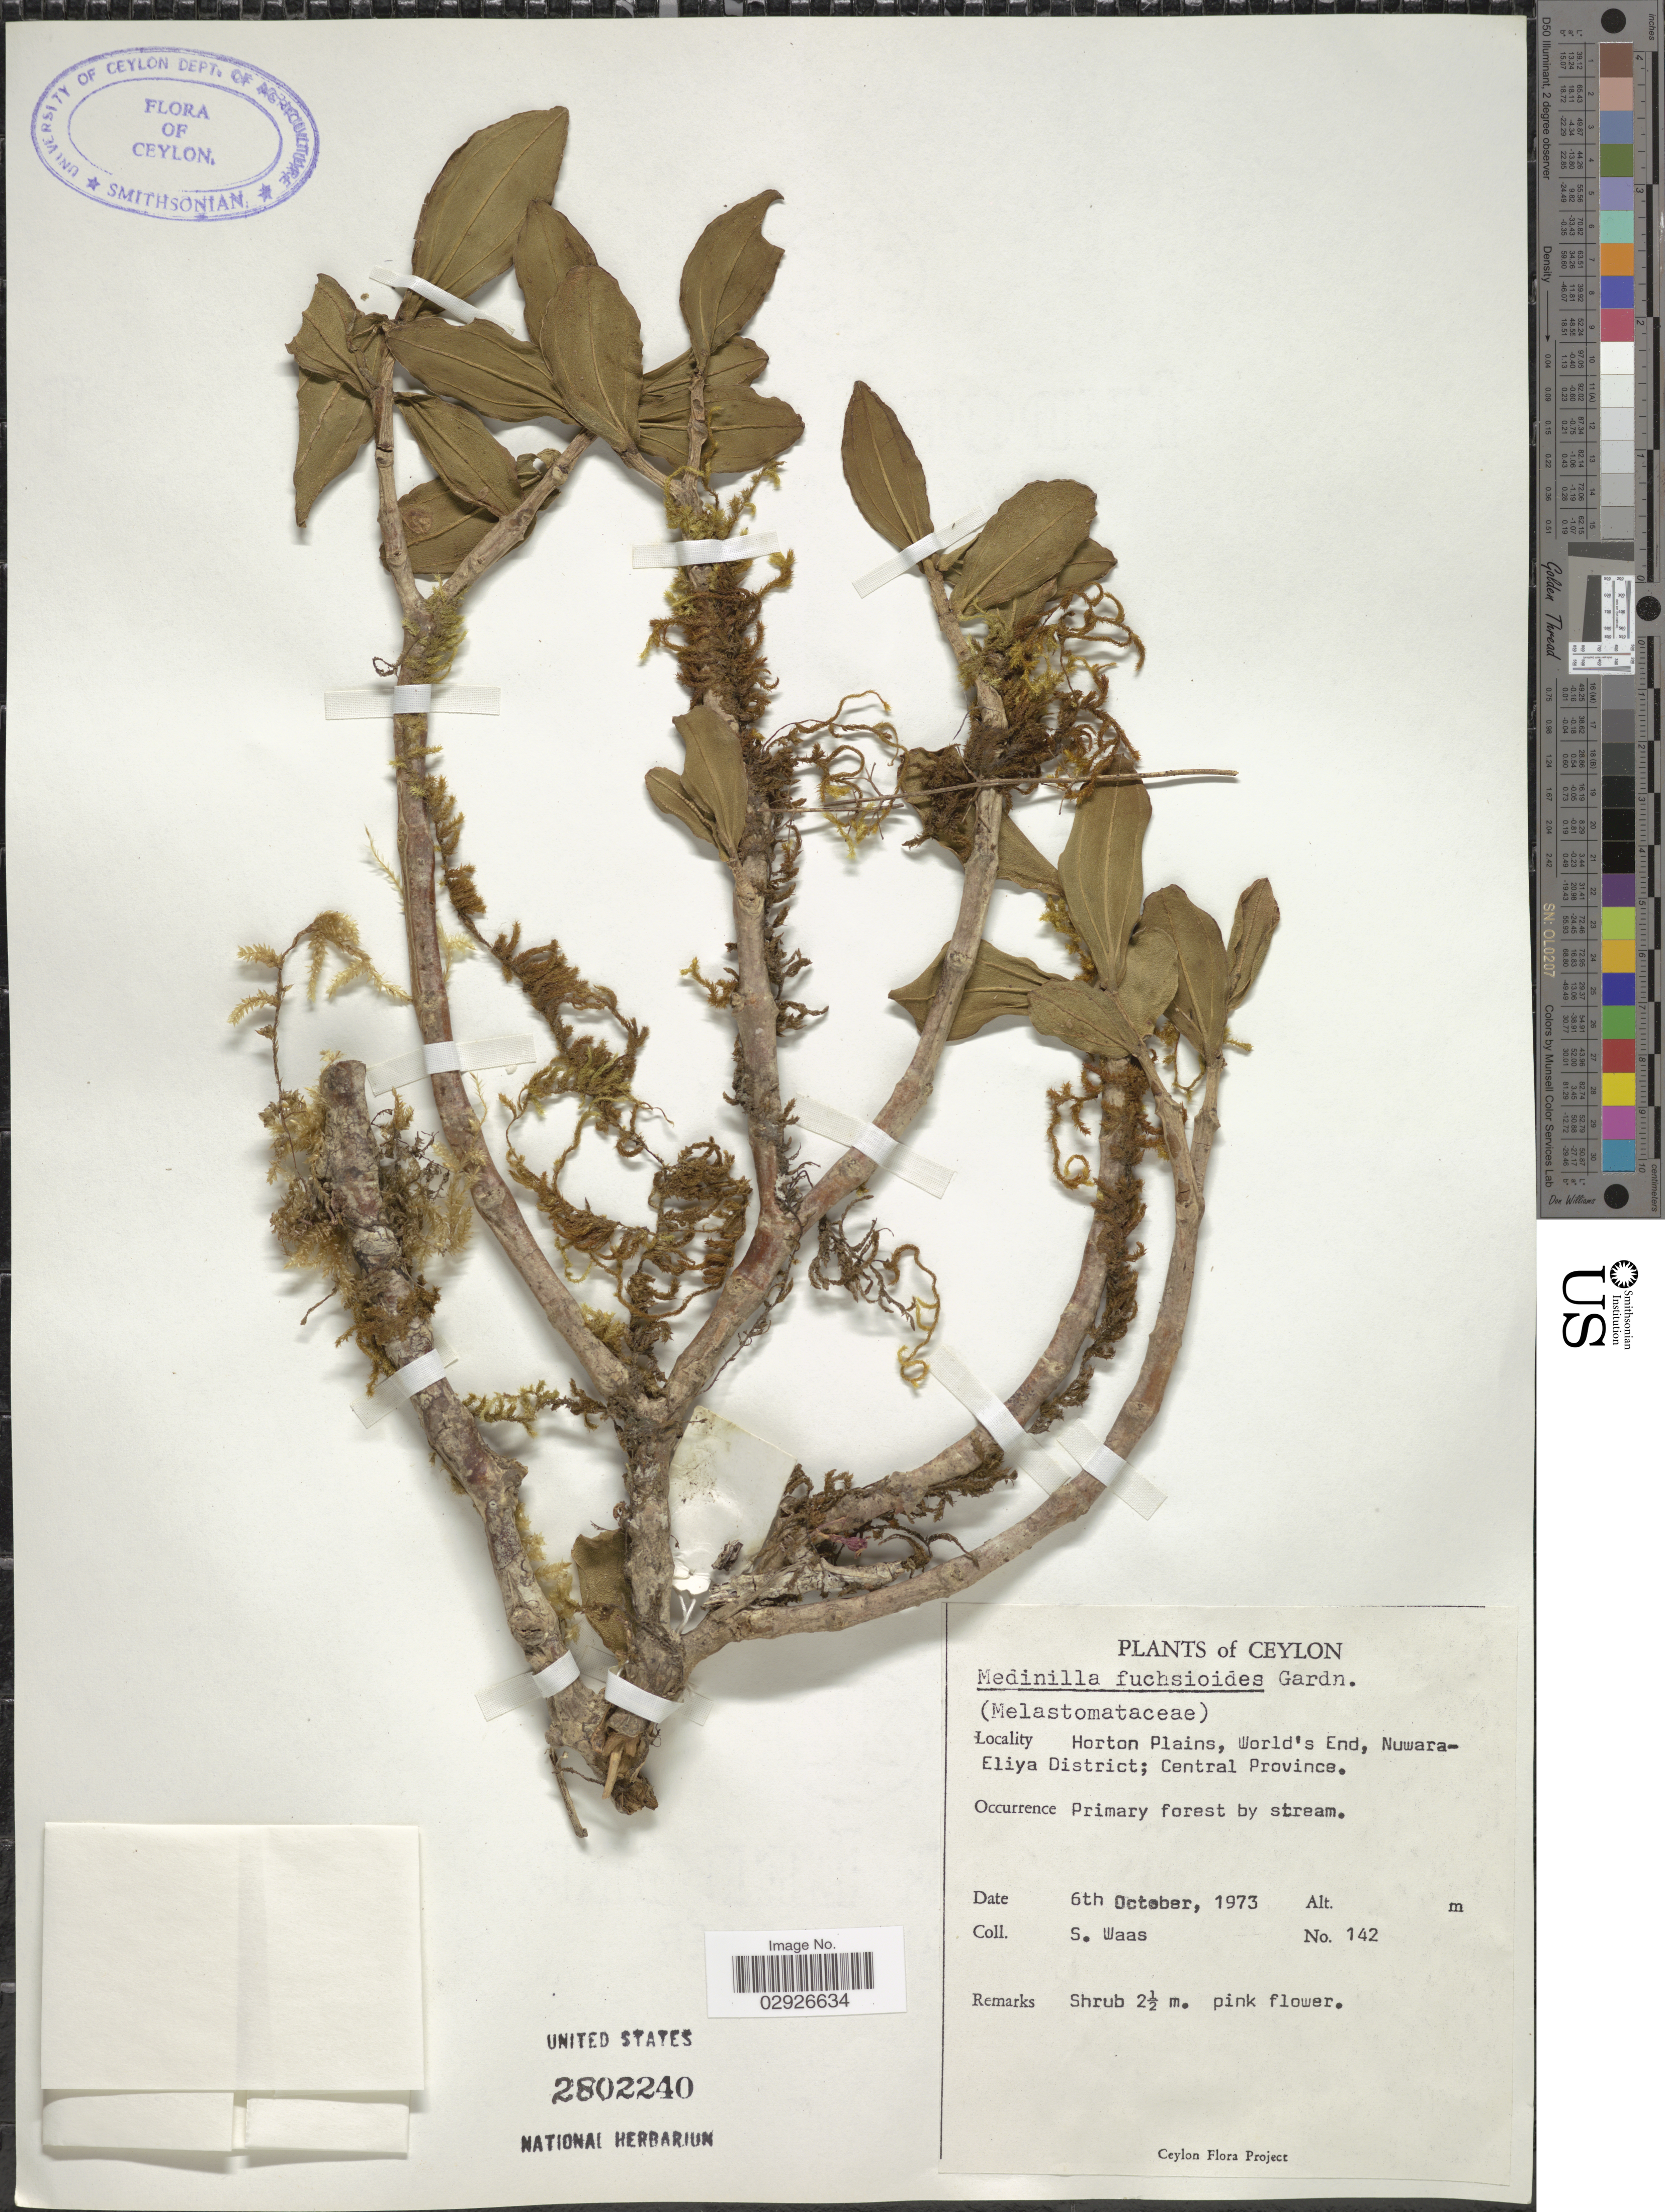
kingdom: Plantae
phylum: Tracheophyta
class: Magnoliopsida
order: Myrtales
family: Melastomataceae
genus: Medinilla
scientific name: Medinilla fuchsioides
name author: Gard.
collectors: S. Waas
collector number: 142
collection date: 1973-10-06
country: Sri Lanka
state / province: Central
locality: Ceylon. Horton Plains, World's End, Nuwara-Eliya District.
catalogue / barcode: US 2802240